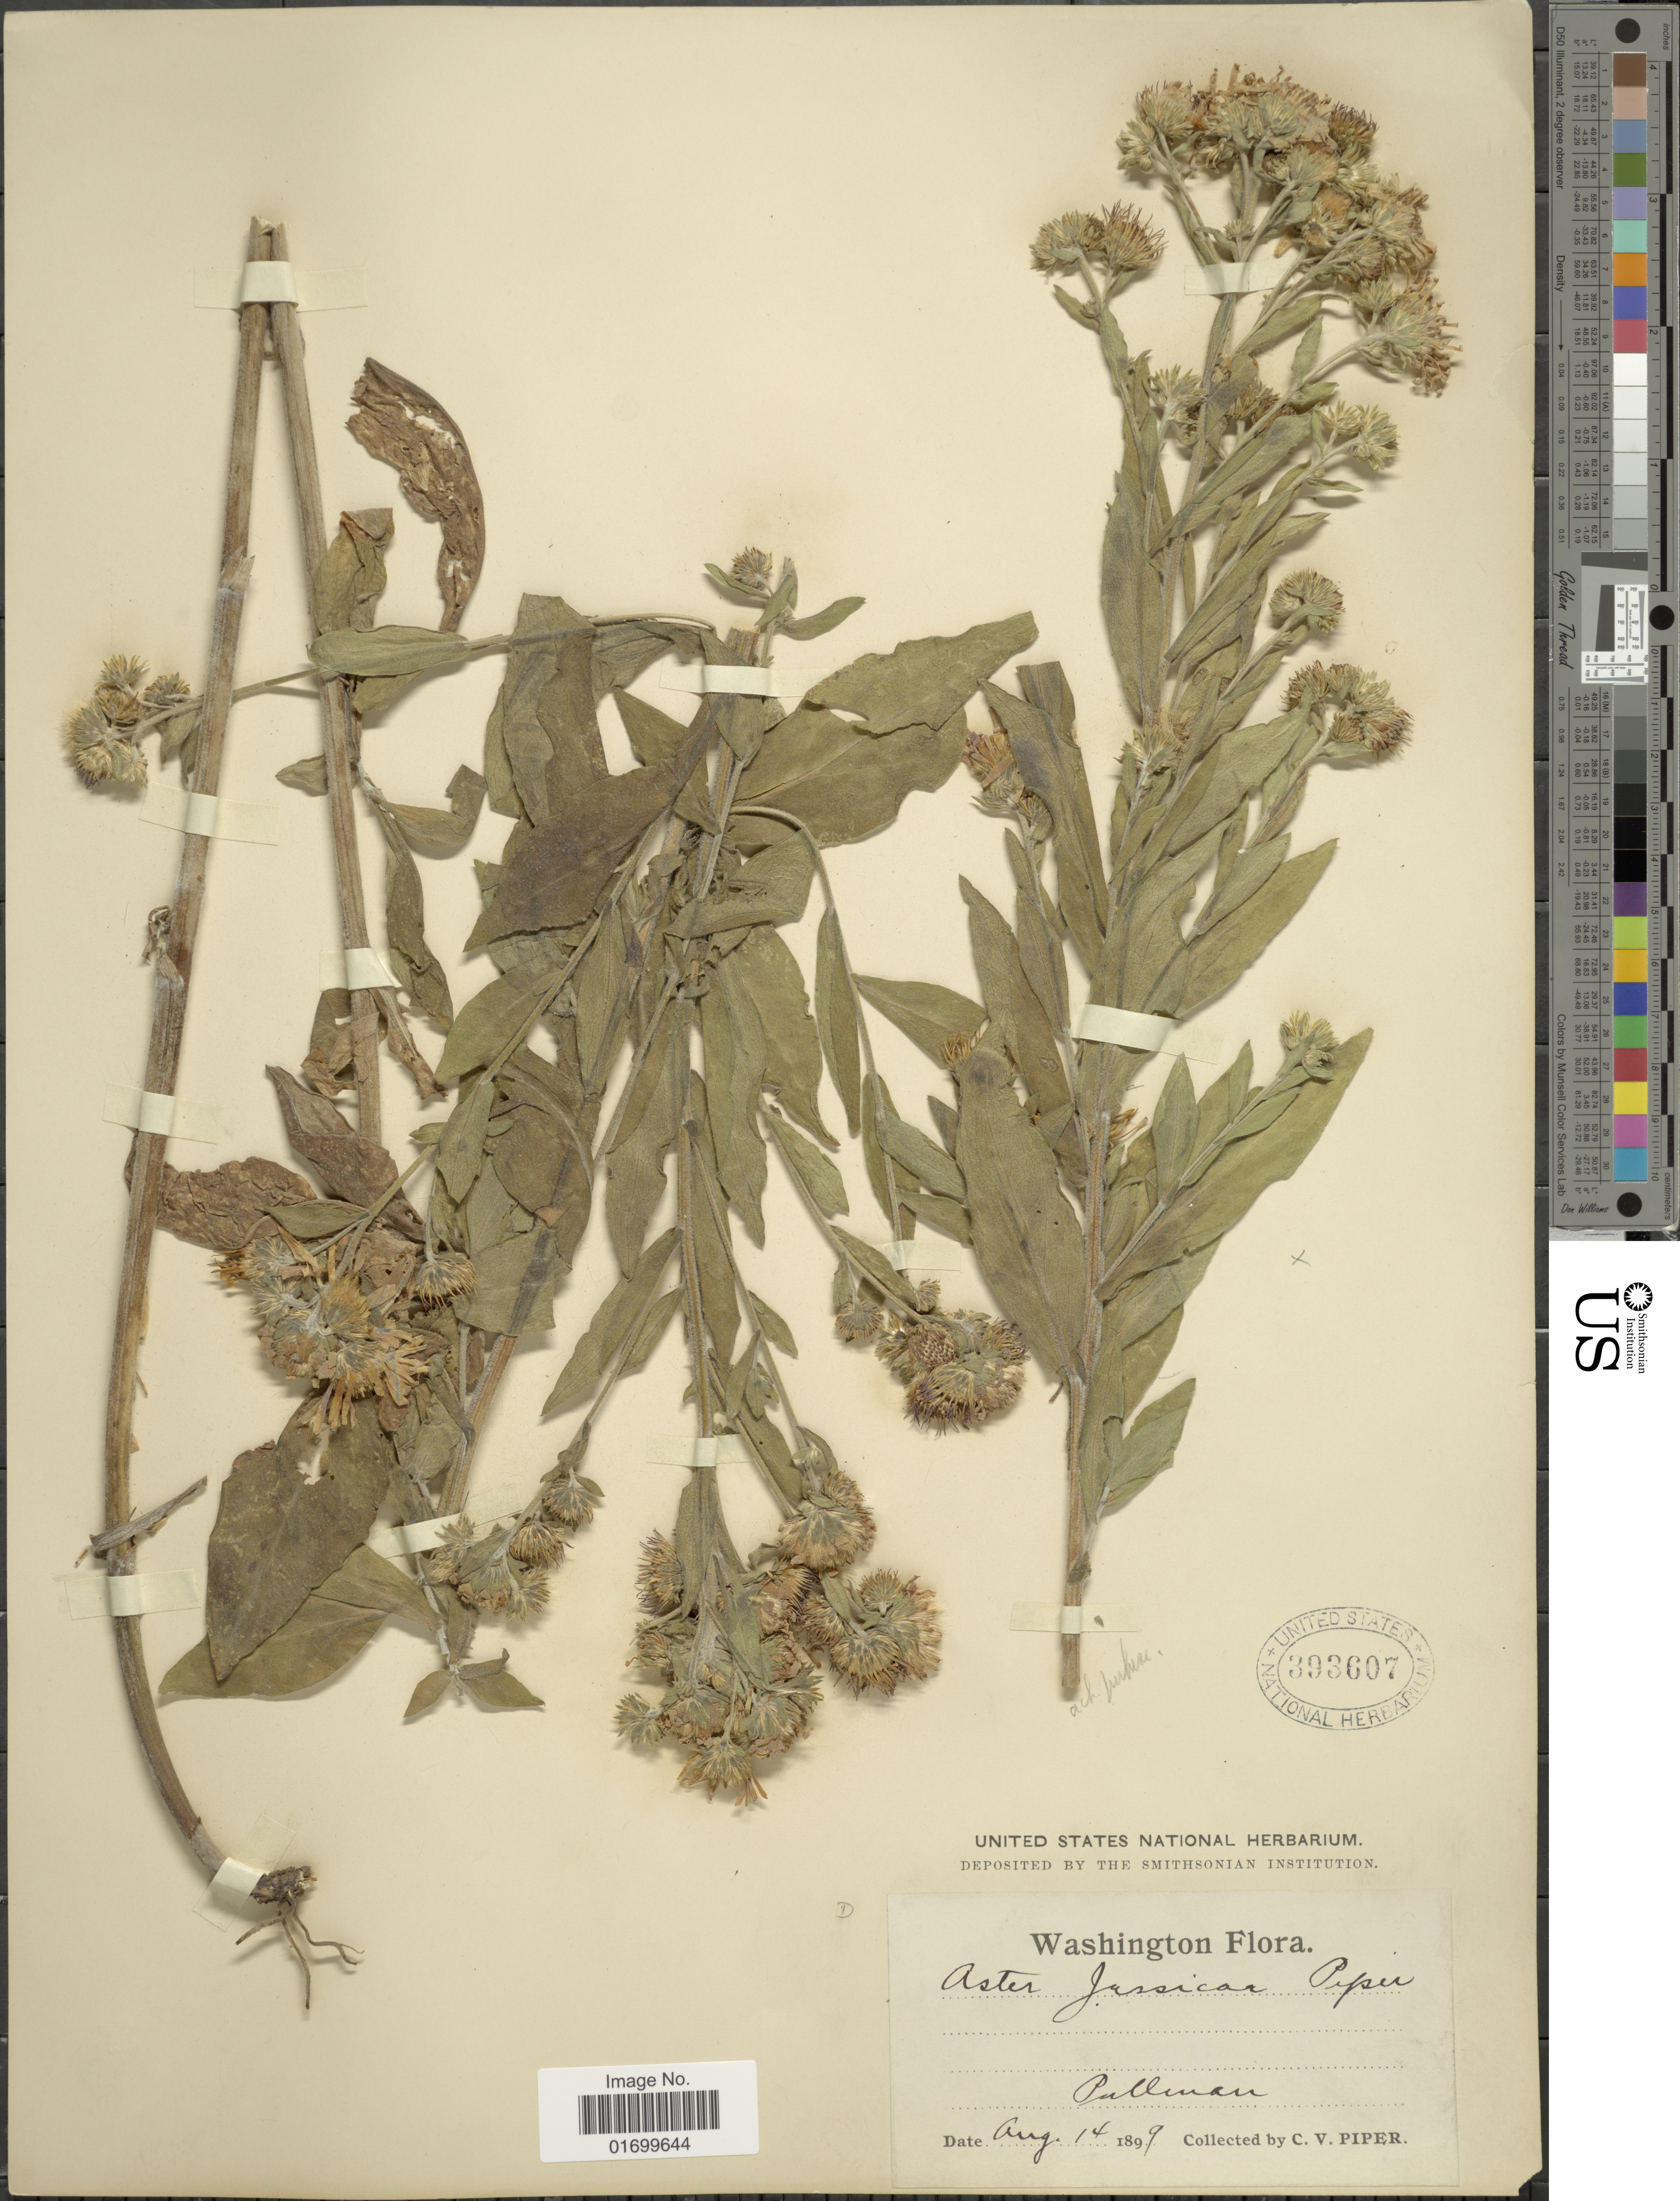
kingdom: Plantae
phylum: Tracheophyta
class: Magnoliopsida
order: Asterales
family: Asteraceae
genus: Symphyotrichum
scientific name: Symphyotrichum jessicae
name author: (Piper) G.L. Nesom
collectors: C. V. Piper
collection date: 1899-08-14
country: United States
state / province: Washington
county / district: Whitman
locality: Pullman.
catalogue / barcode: US 393607